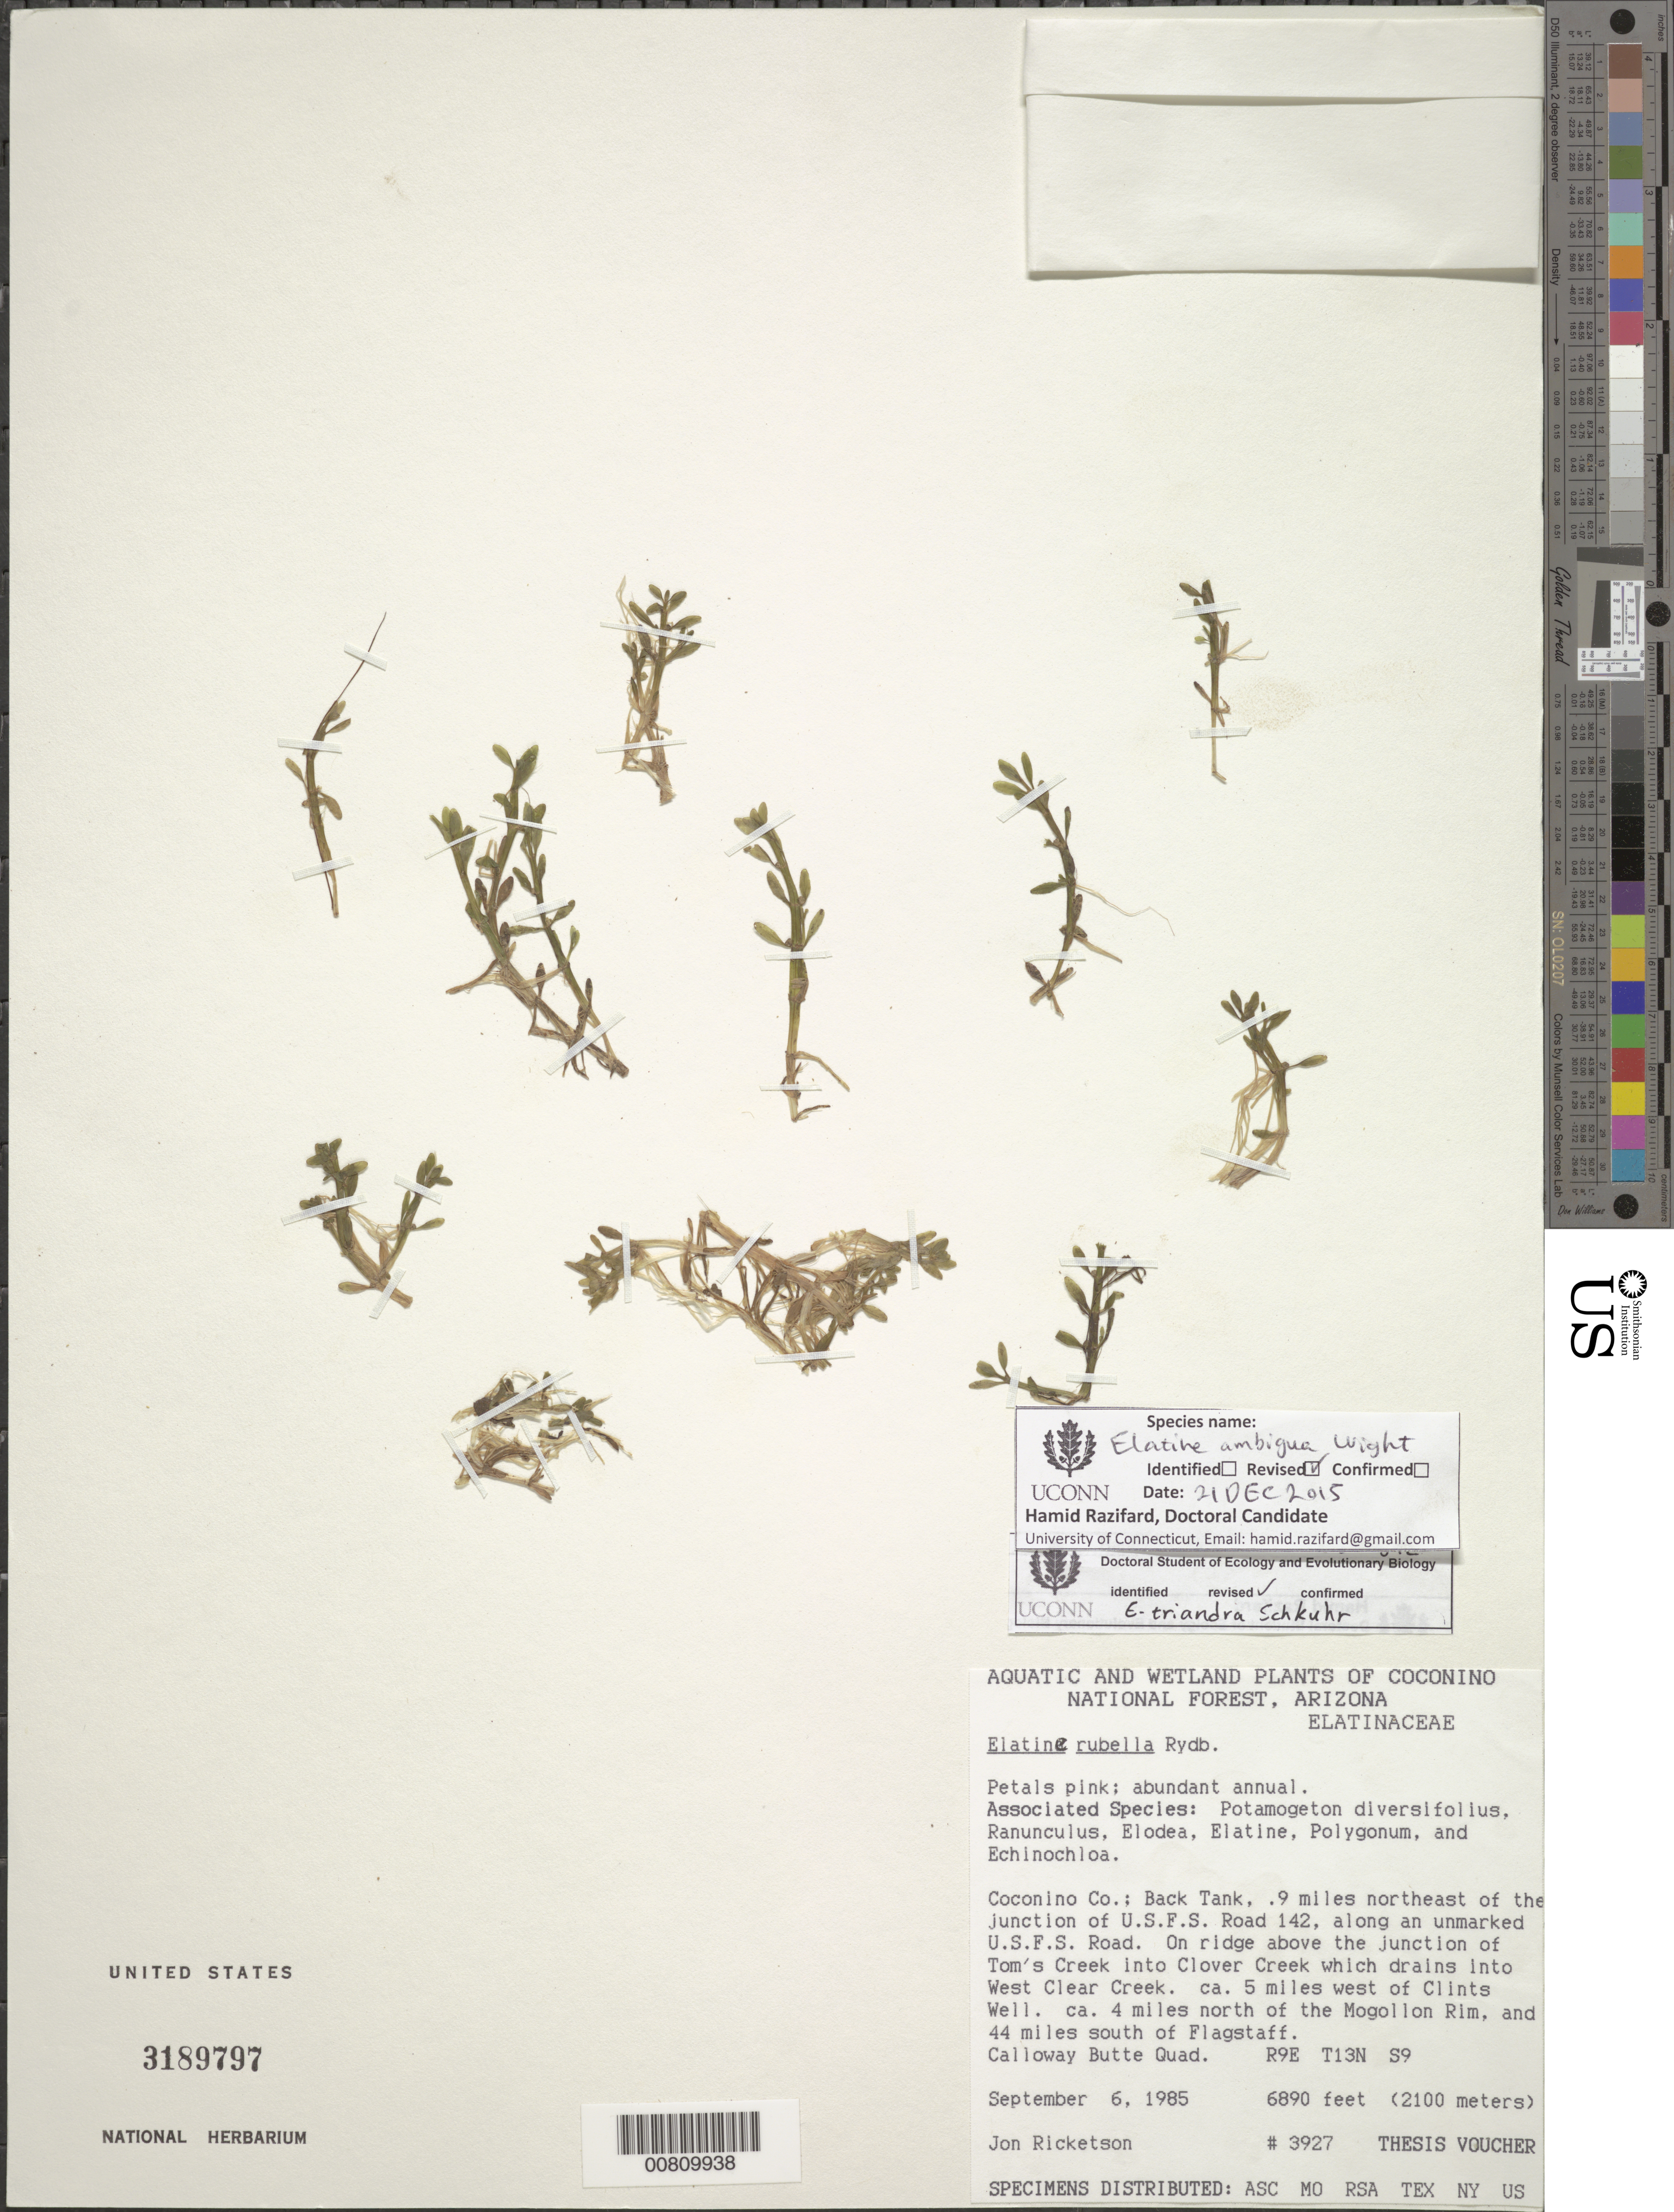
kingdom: Plantae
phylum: Tracheophyta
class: Magnoliopsida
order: Malpighiales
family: Elatinaceae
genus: Elatine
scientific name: Elatine ambigua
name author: Wight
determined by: Razifard, Hamid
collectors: J. Ricketson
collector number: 3927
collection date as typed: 06 Sep 1985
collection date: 1985-09-06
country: United States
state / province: Arizona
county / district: Coconino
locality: Tom's Creek into Clover Creek, drains into West Clear Creek, WW of Clints Well, N of Mongollon Rim, S of Flagstaff. R9E T13N S9, Calloway Butte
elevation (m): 2100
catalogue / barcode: US 3189797